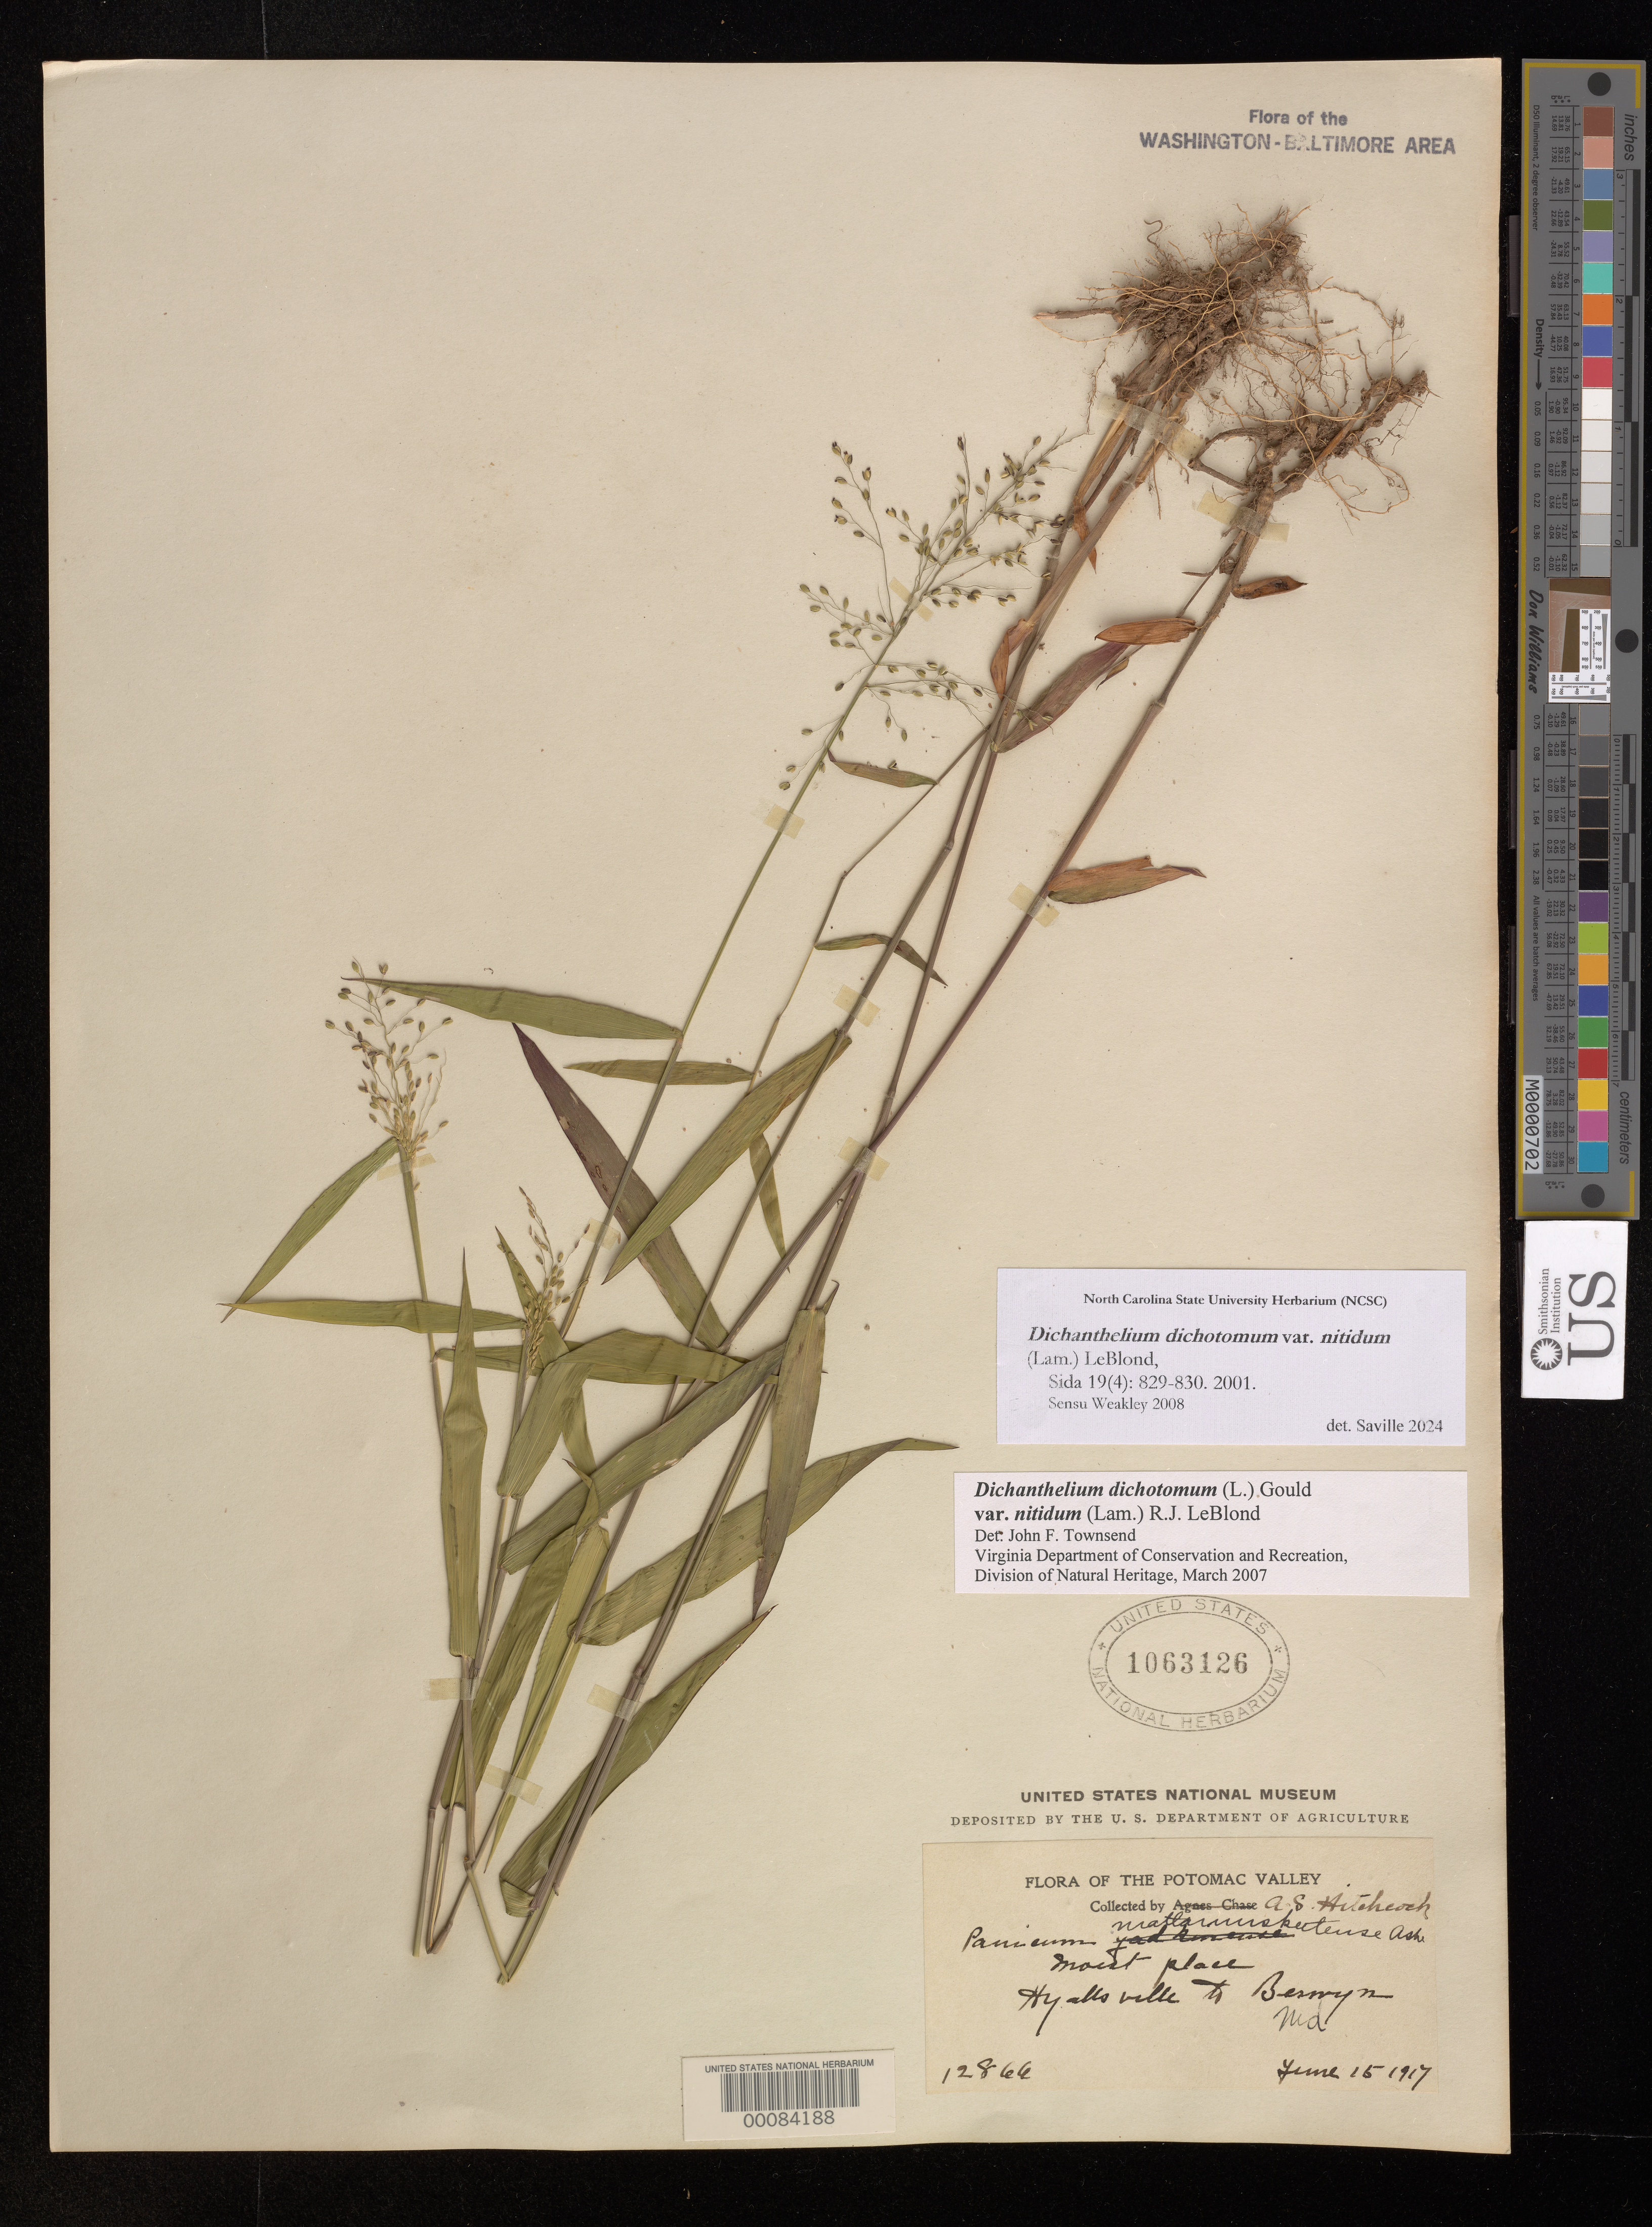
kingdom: Plantae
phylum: Tracheophyta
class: Liliopsida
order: Poales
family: Poaceae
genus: Dichanthelium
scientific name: Dichanthelium dichotomum var. nitidum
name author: (Lam.) LeBlond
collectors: A. S. Hitchcock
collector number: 12866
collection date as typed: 15 Jun 1917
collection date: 1917-06-15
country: United States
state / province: Maryland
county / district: Prince George's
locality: Hyattsville to Berwyn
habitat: Moist place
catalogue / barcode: US 1063126